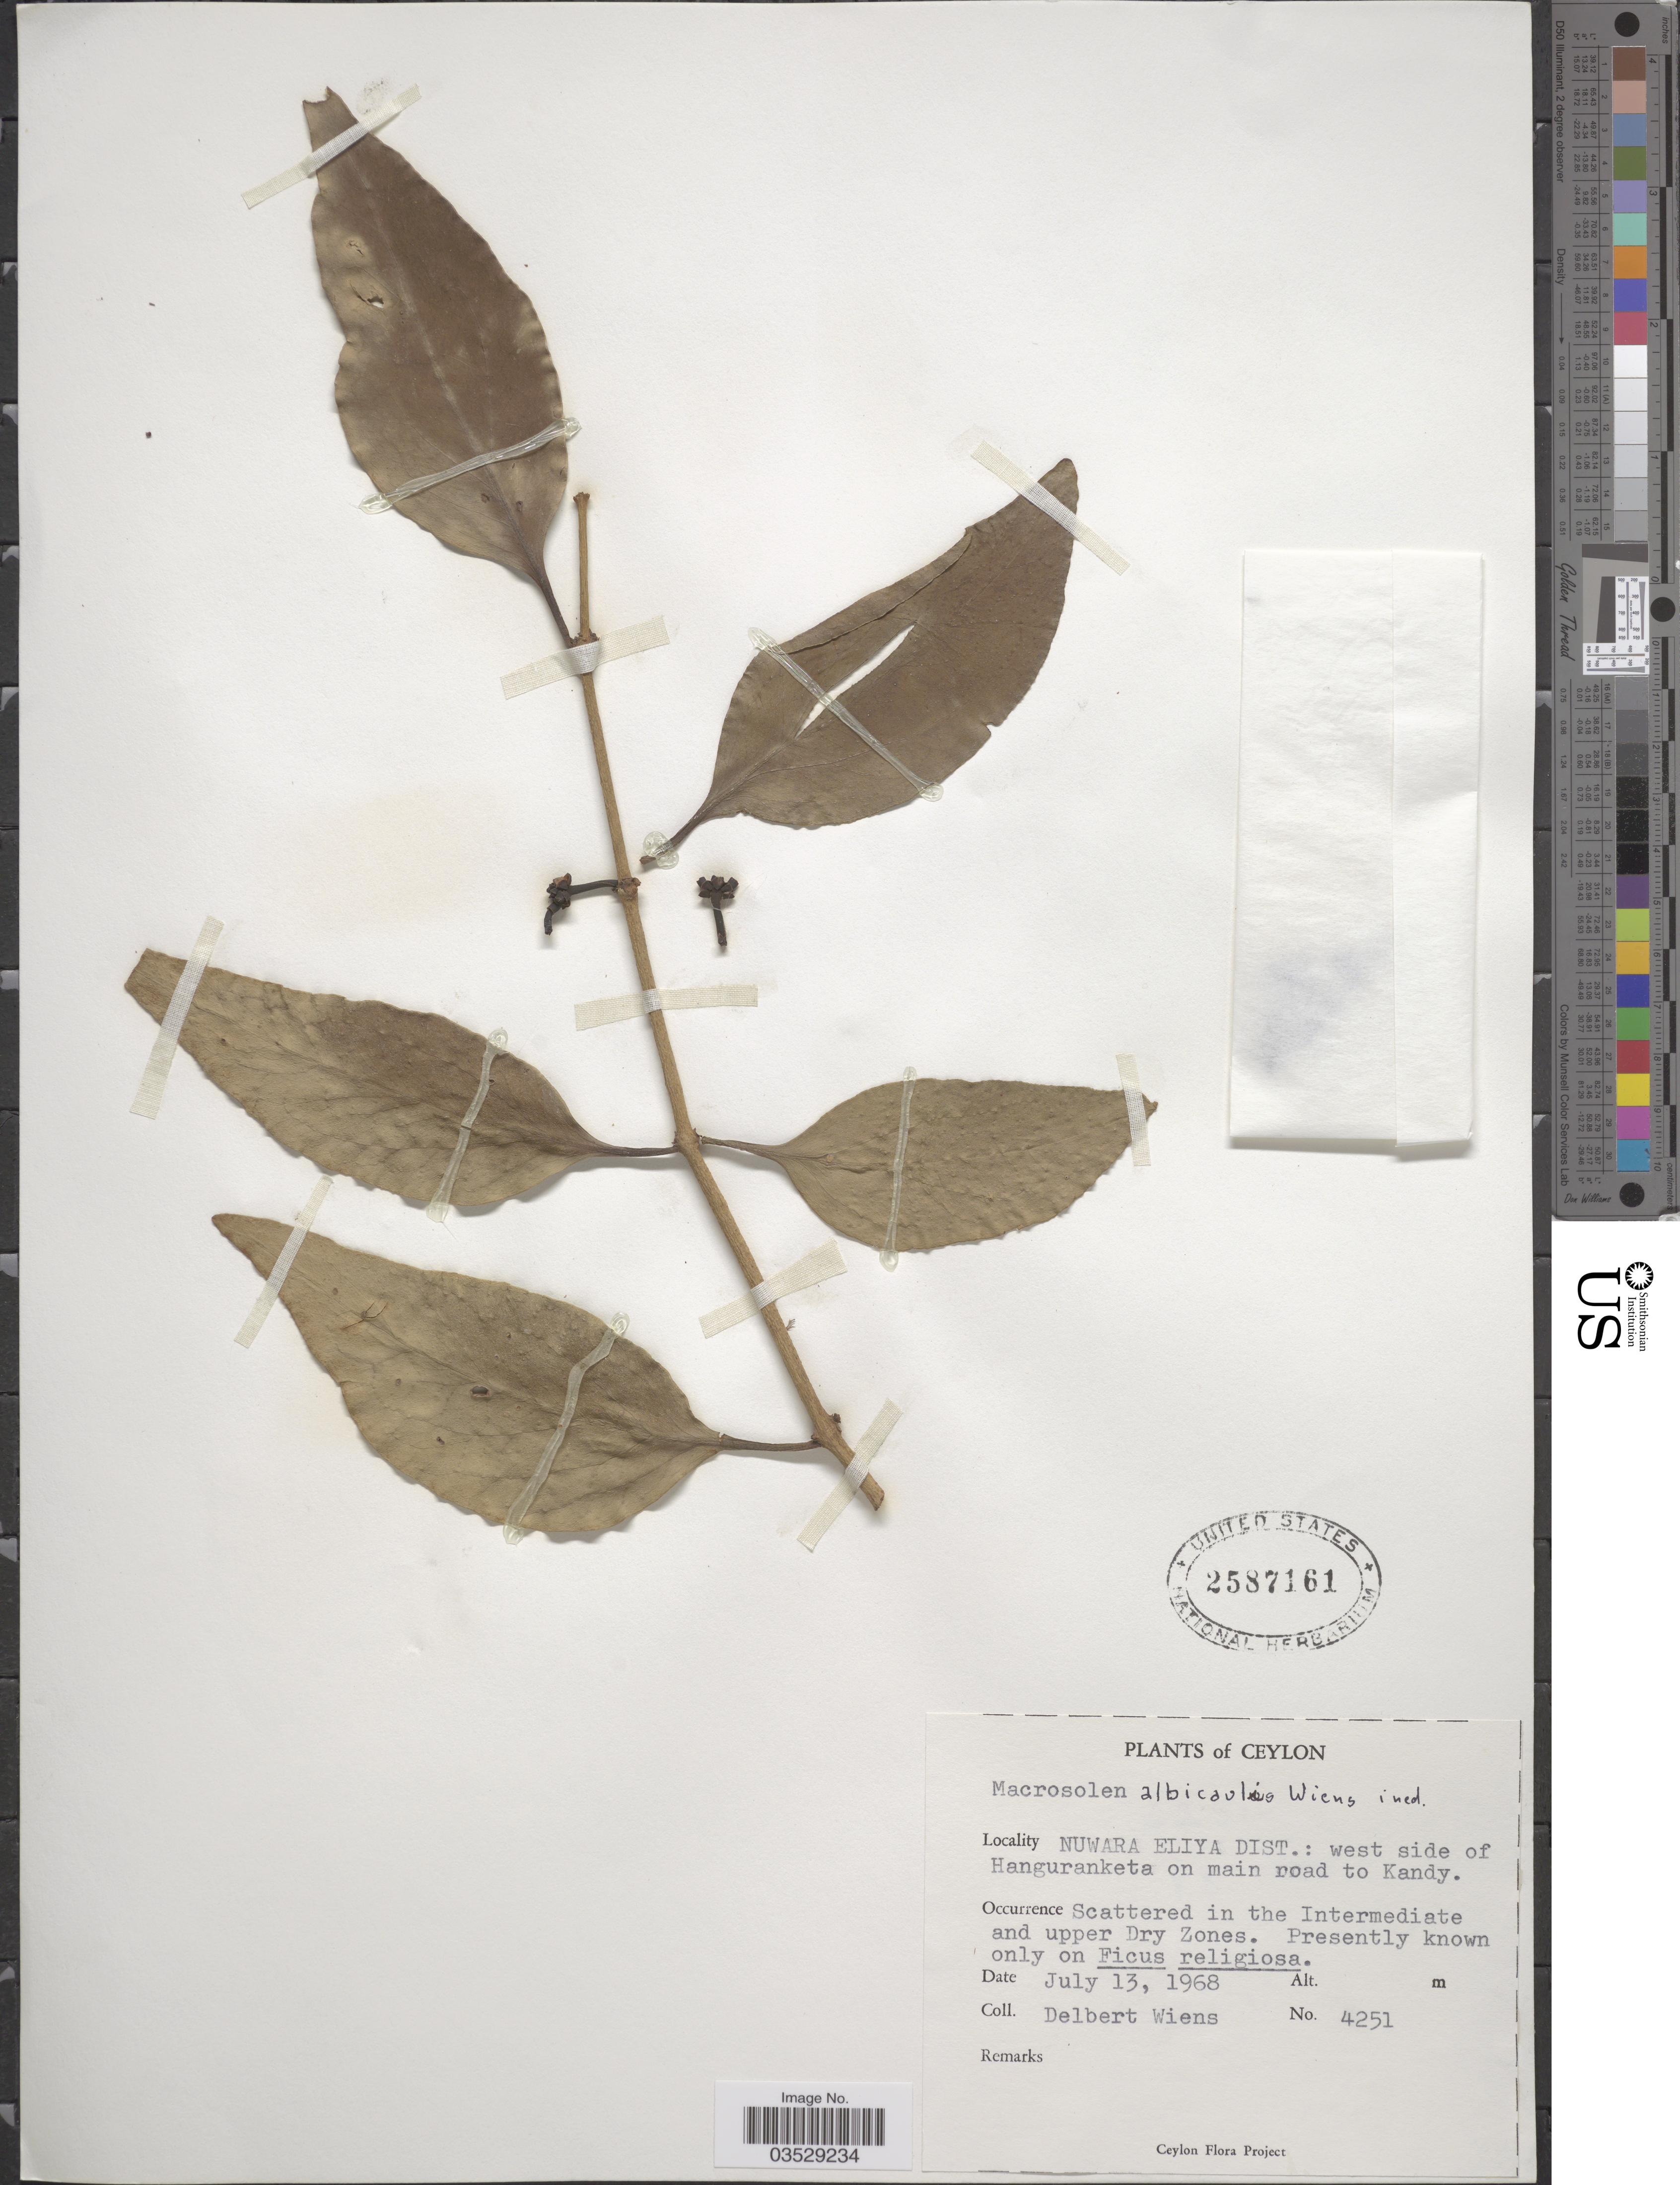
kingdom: Plantae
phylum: Tracheophyta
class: Magnoliopsida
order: Santalales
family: Loranthaceae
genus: Macrosolen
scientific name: Macrosolen albicaulis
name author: Wiens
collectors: D. Wiens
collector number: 4251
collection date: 1968-07-13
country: Sri Lanka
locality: Ceylon. Nuwara Eliya Dist.: west side of Hanguranketa on main road to Kandy. Scattered in the Intermediate and upper Dry Zones.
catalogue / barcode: US 2587161